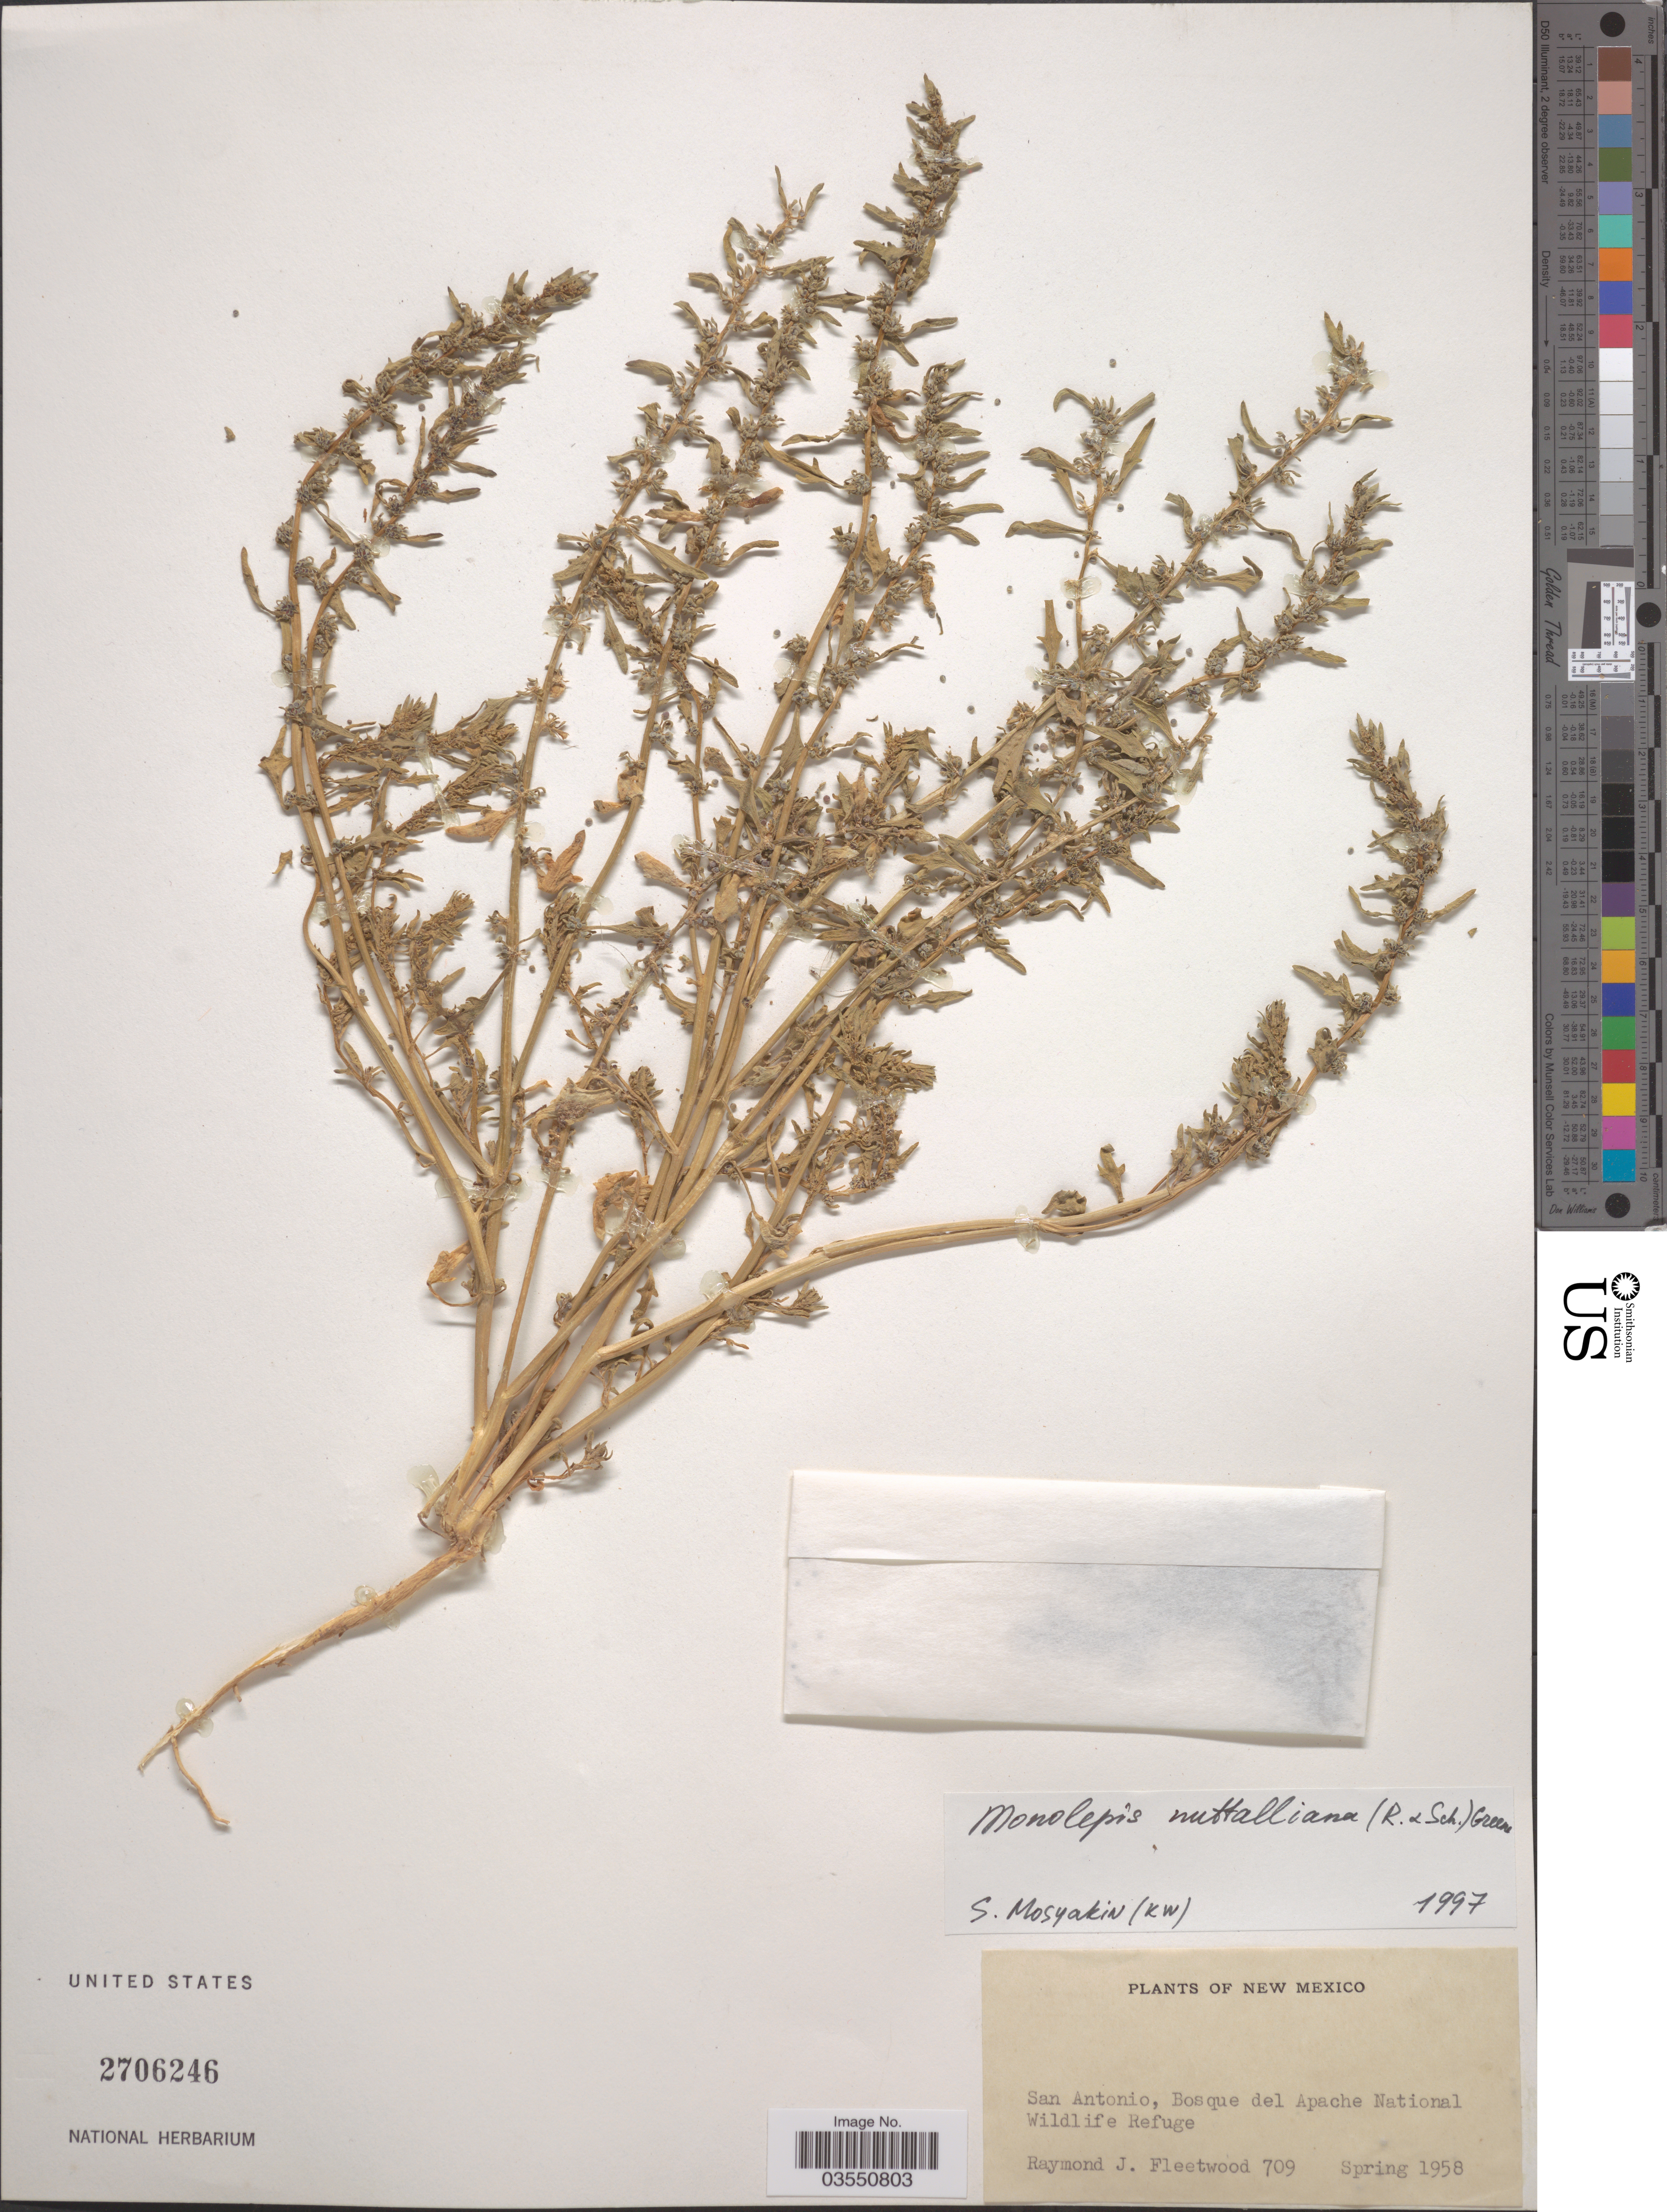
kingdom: Plantae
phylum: Tracheophyta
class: Magnoliopsida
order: Caryophyllales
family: Amaranthaceae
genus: Blitum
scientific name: Blitum nuttallianum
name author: Schult.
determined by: U.S. National Herbarium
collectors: R. J. Fleetwood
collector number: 709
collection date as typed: Spring 1958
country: United States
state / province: New Mexico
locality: San Antonio, Bosque del Apache National Wildlife Refuge.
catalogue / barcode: US 2706246